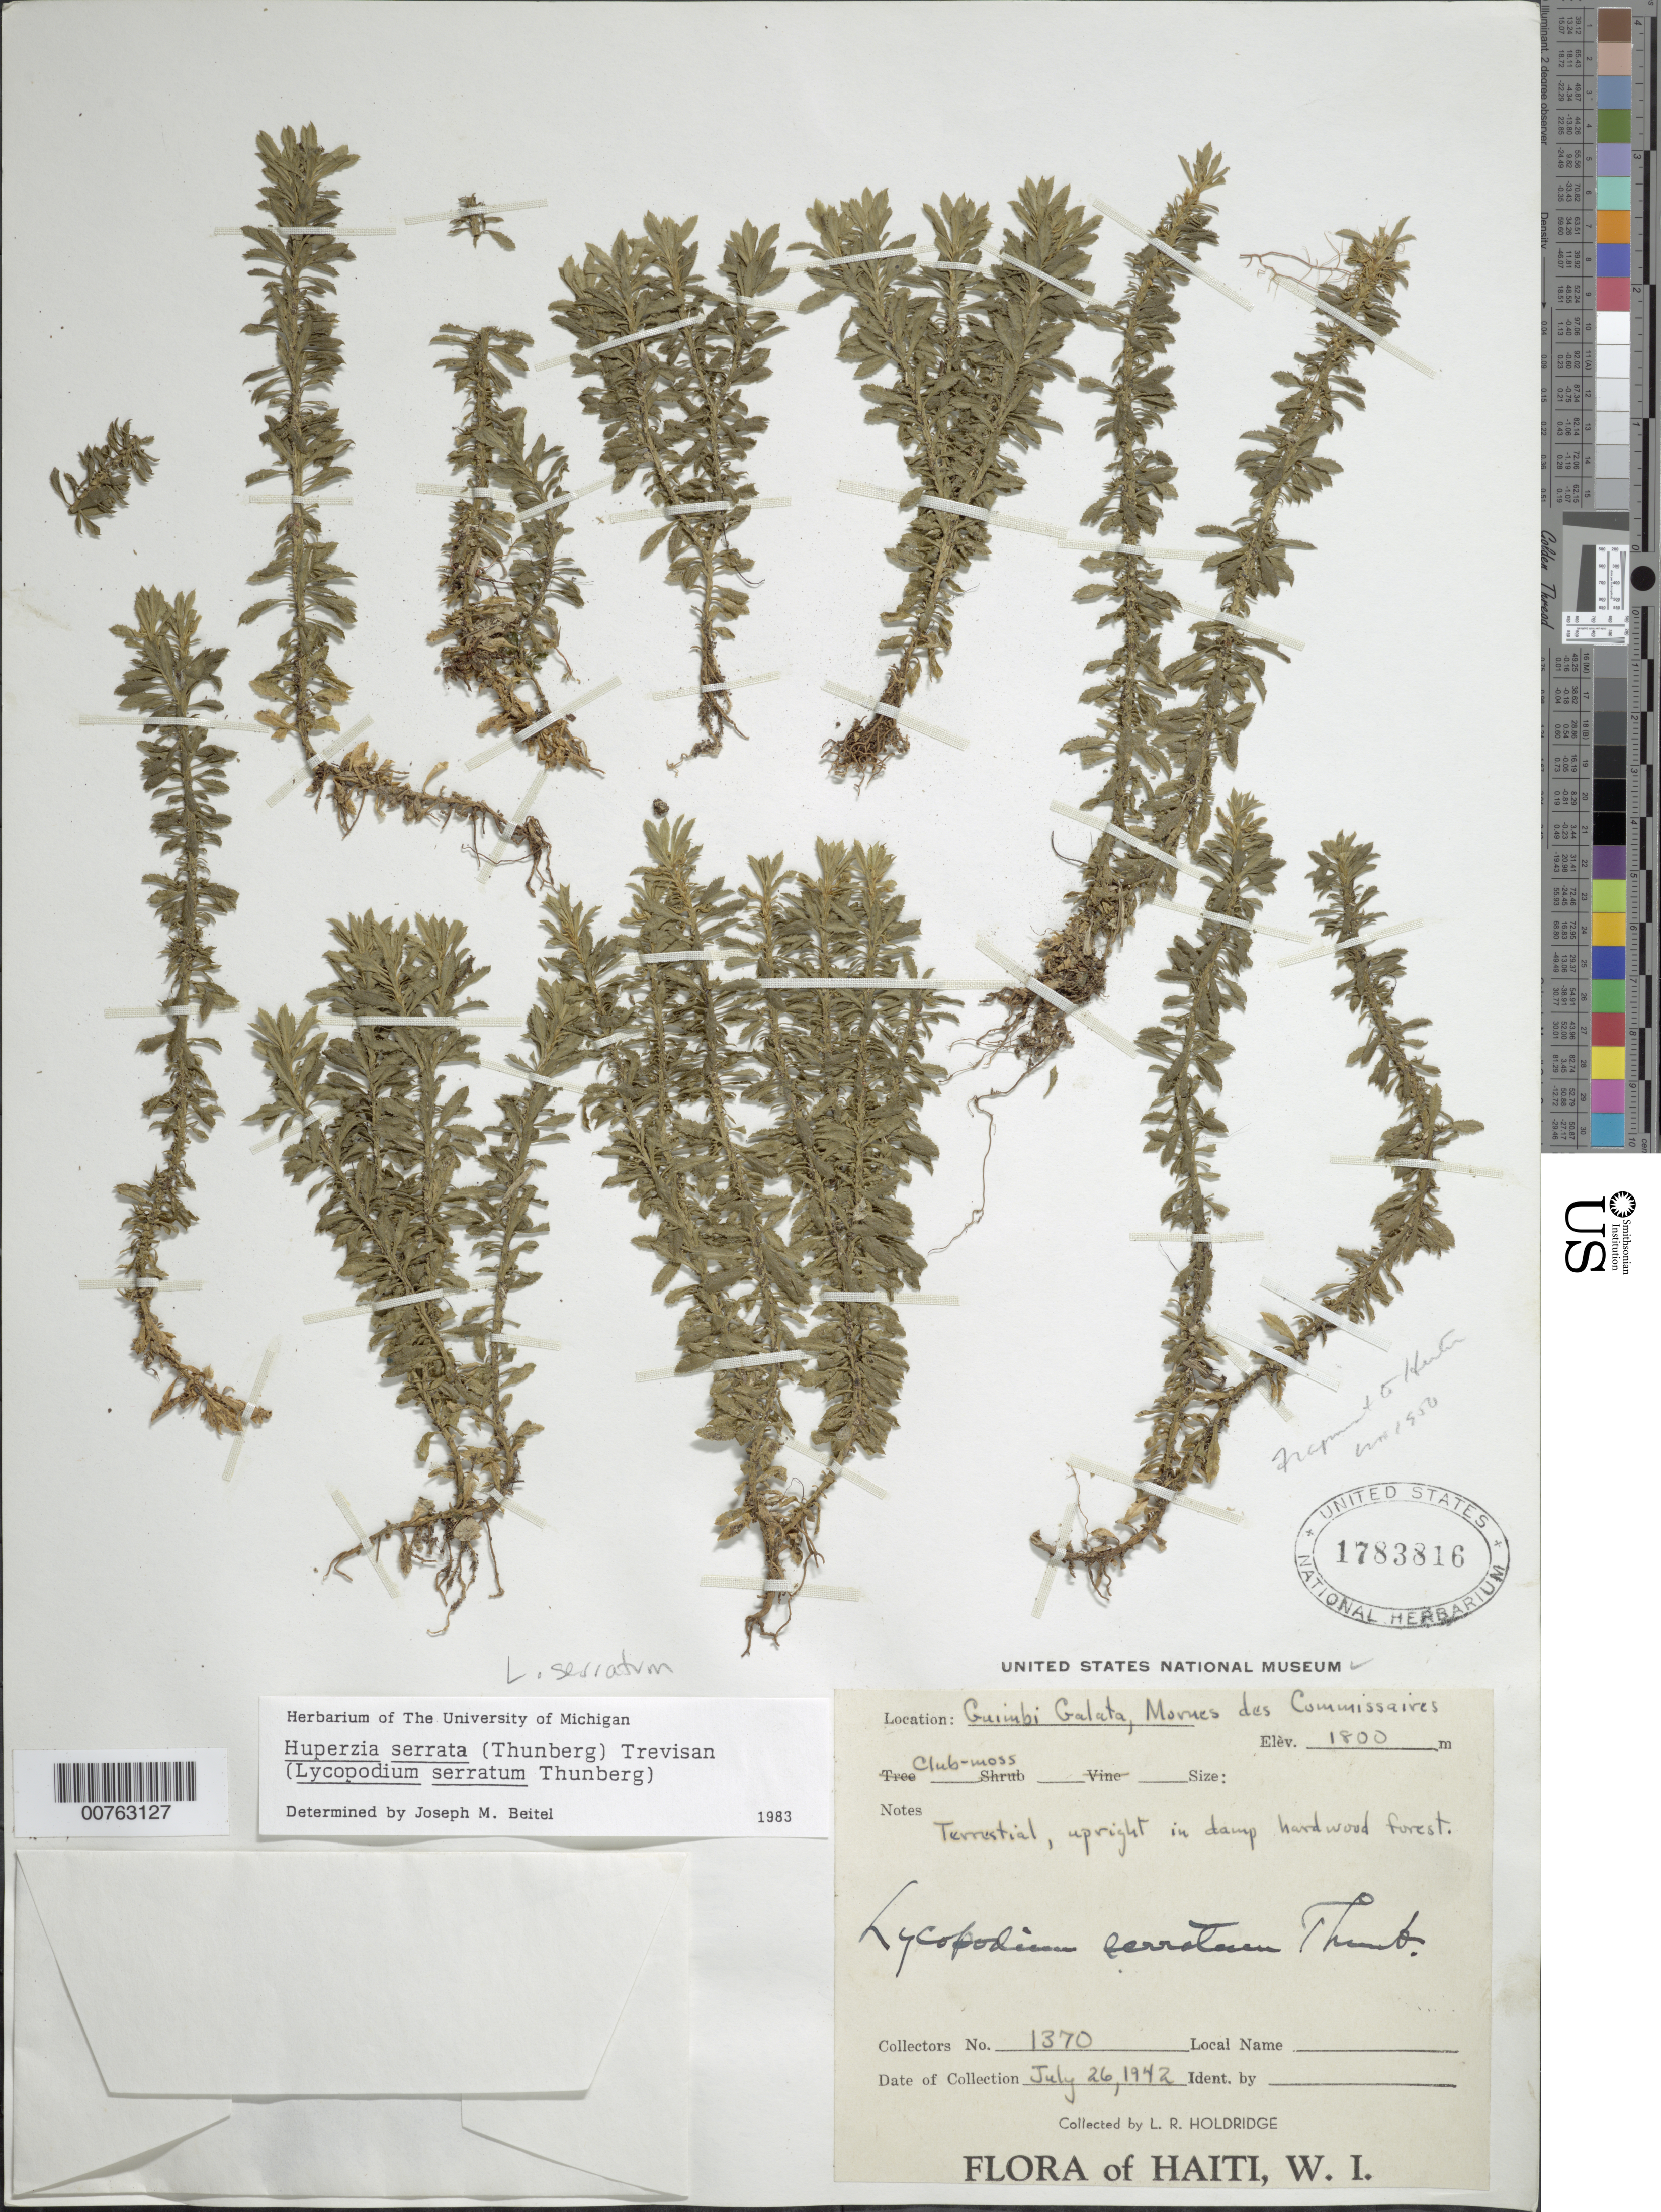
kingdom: Plantae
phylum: Tracheophyta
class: Lycopodiopsida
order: Lycopodiales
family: Lycopodiaceae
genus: Huperzia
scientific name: Huperzia serrata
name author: (Thunb.) Trevis.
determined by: Beitel, J. M.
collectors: L. Holdridge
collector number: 1370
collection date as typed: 26 Jul 1942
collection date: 1942-07-26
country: Haiti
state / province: Ouest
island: Hispaniola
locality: Guimbi Galata, Morne des Commissaires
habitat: Damp hardwood forest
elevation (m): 1800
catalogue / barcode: US 1783816